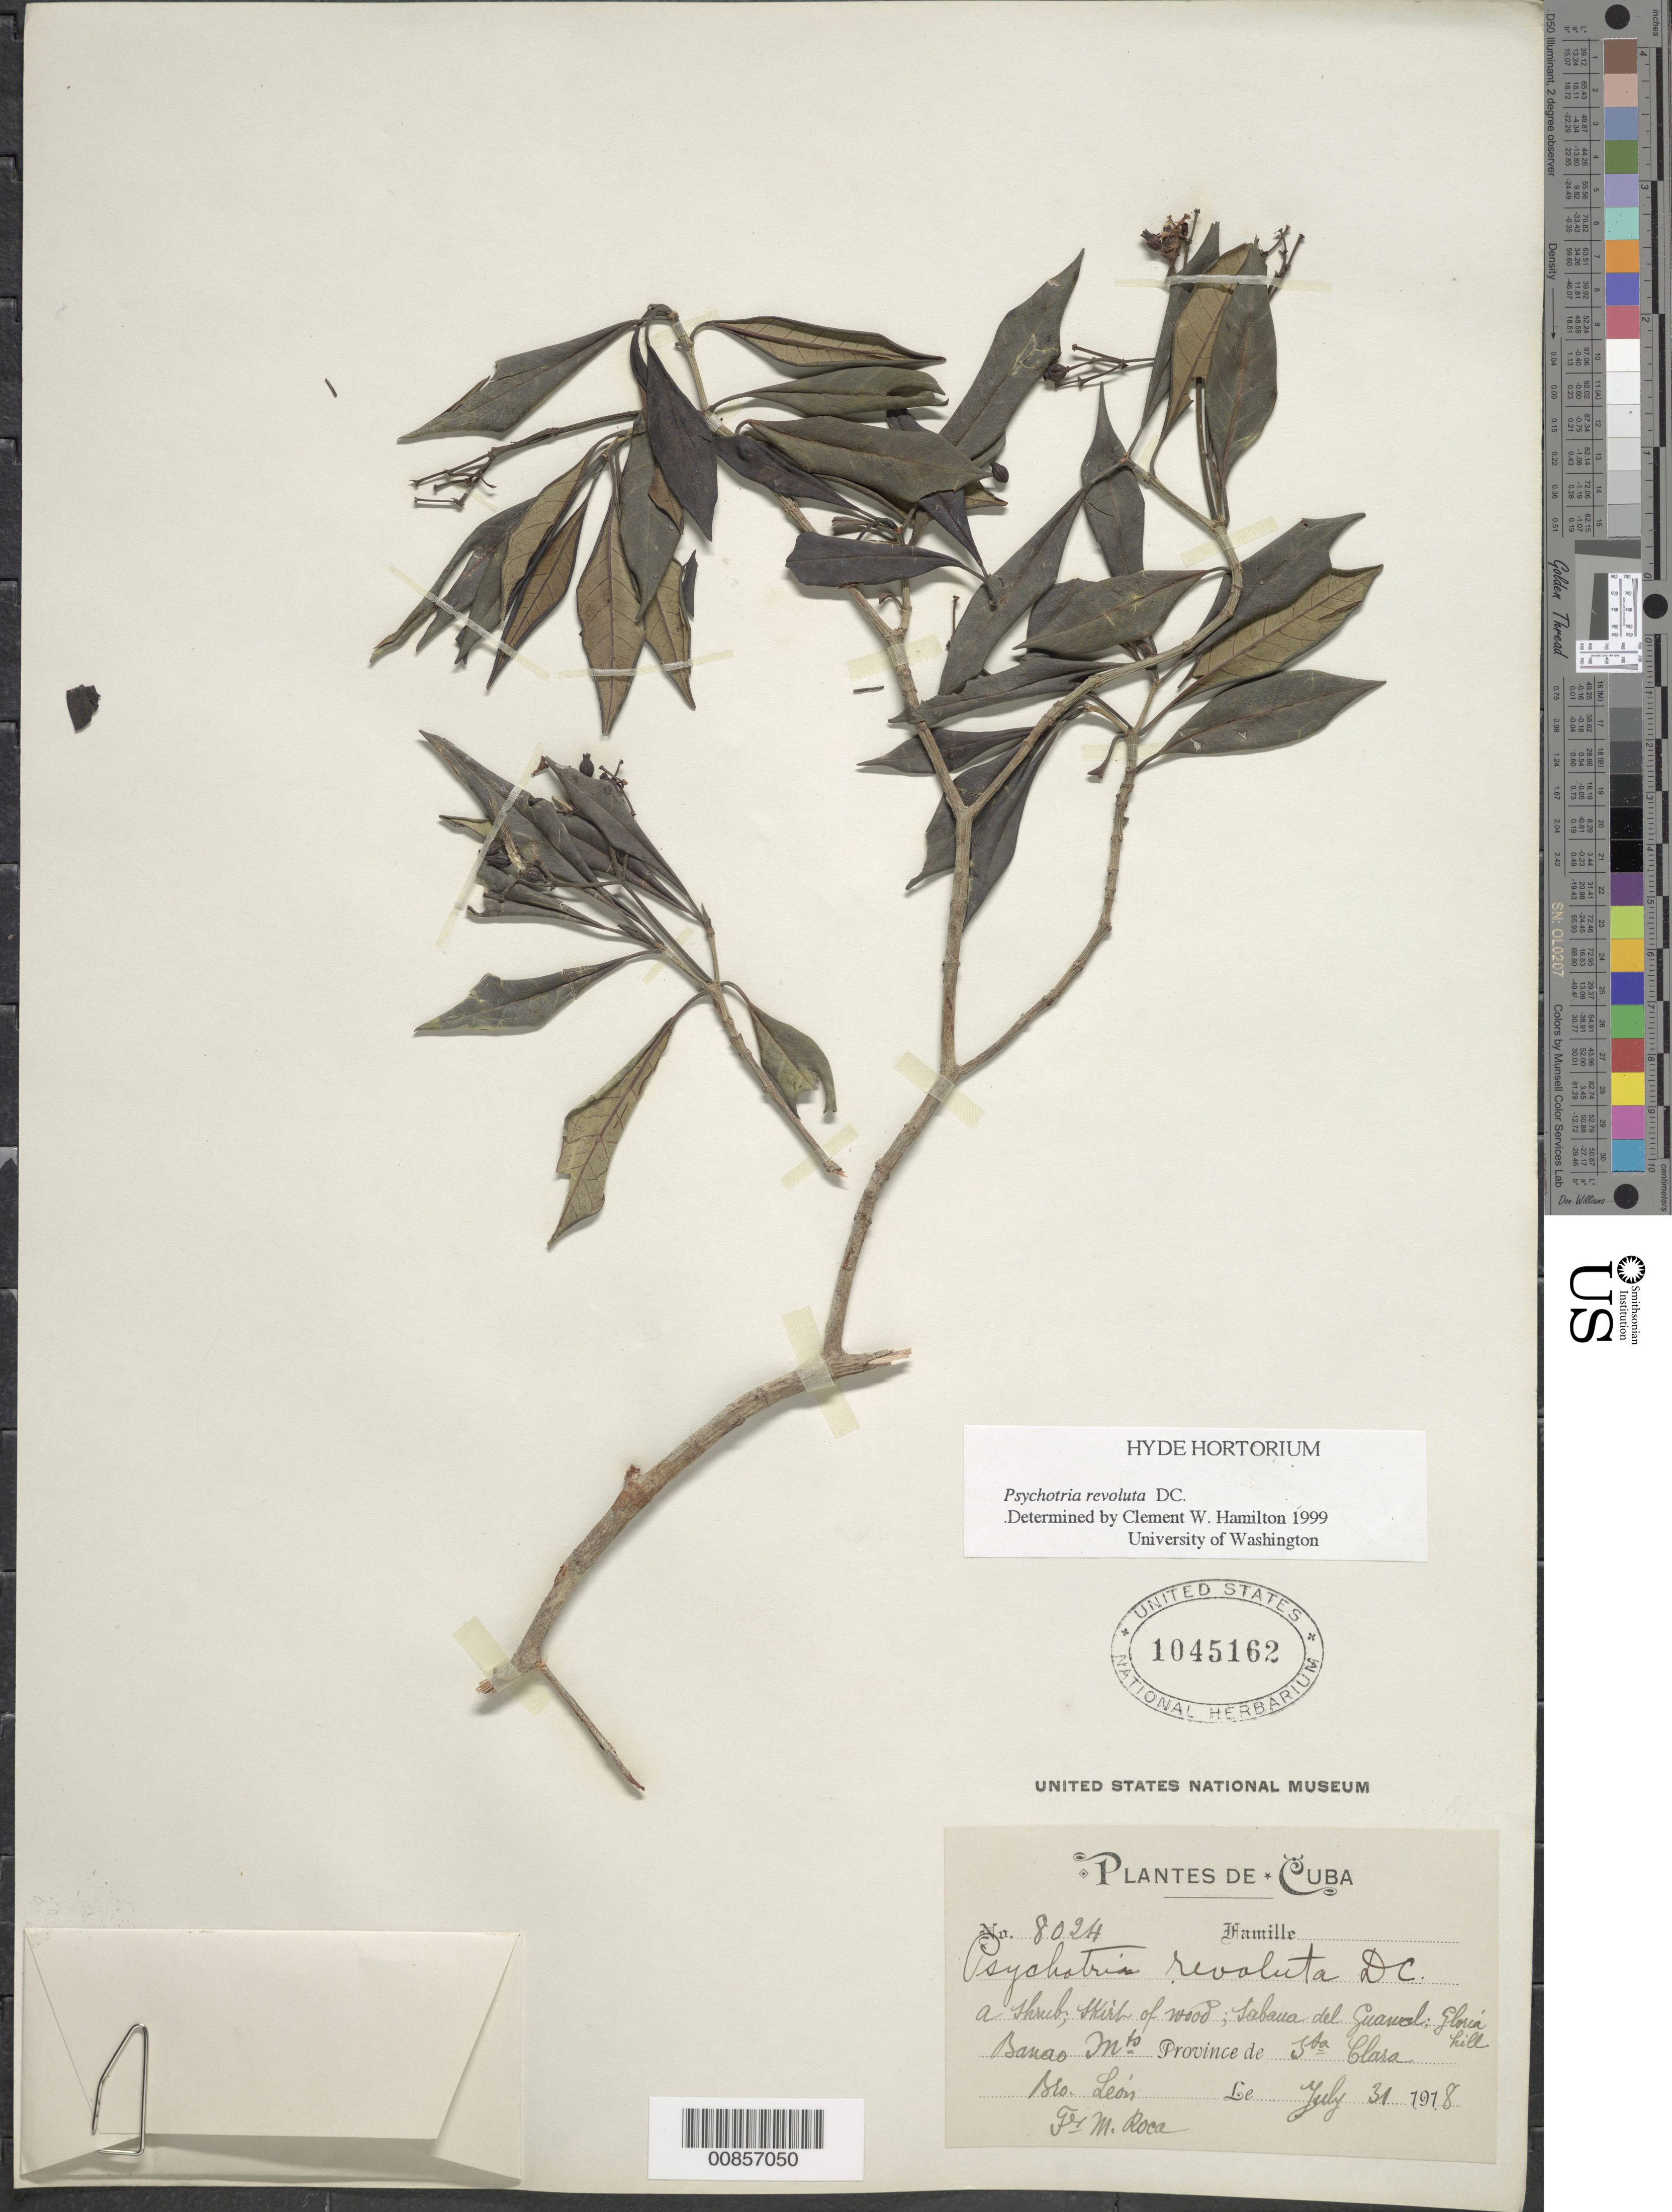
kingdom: Plantae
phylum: Tracheophyta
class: Magnoliopsida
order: Gentianales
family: Rubiaceae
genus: Psychotria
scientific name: Psychotria revoluta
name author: DC.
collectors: Bro. León & M. Roca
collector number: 8024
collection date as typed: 31 Jul 1918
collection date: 1918-07-31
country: Cuba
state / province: Las Villas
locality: Sabana del Guamal, Gloria Hill. Banas Mts.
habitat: Mtn.sabana.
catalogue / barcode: US 1045162